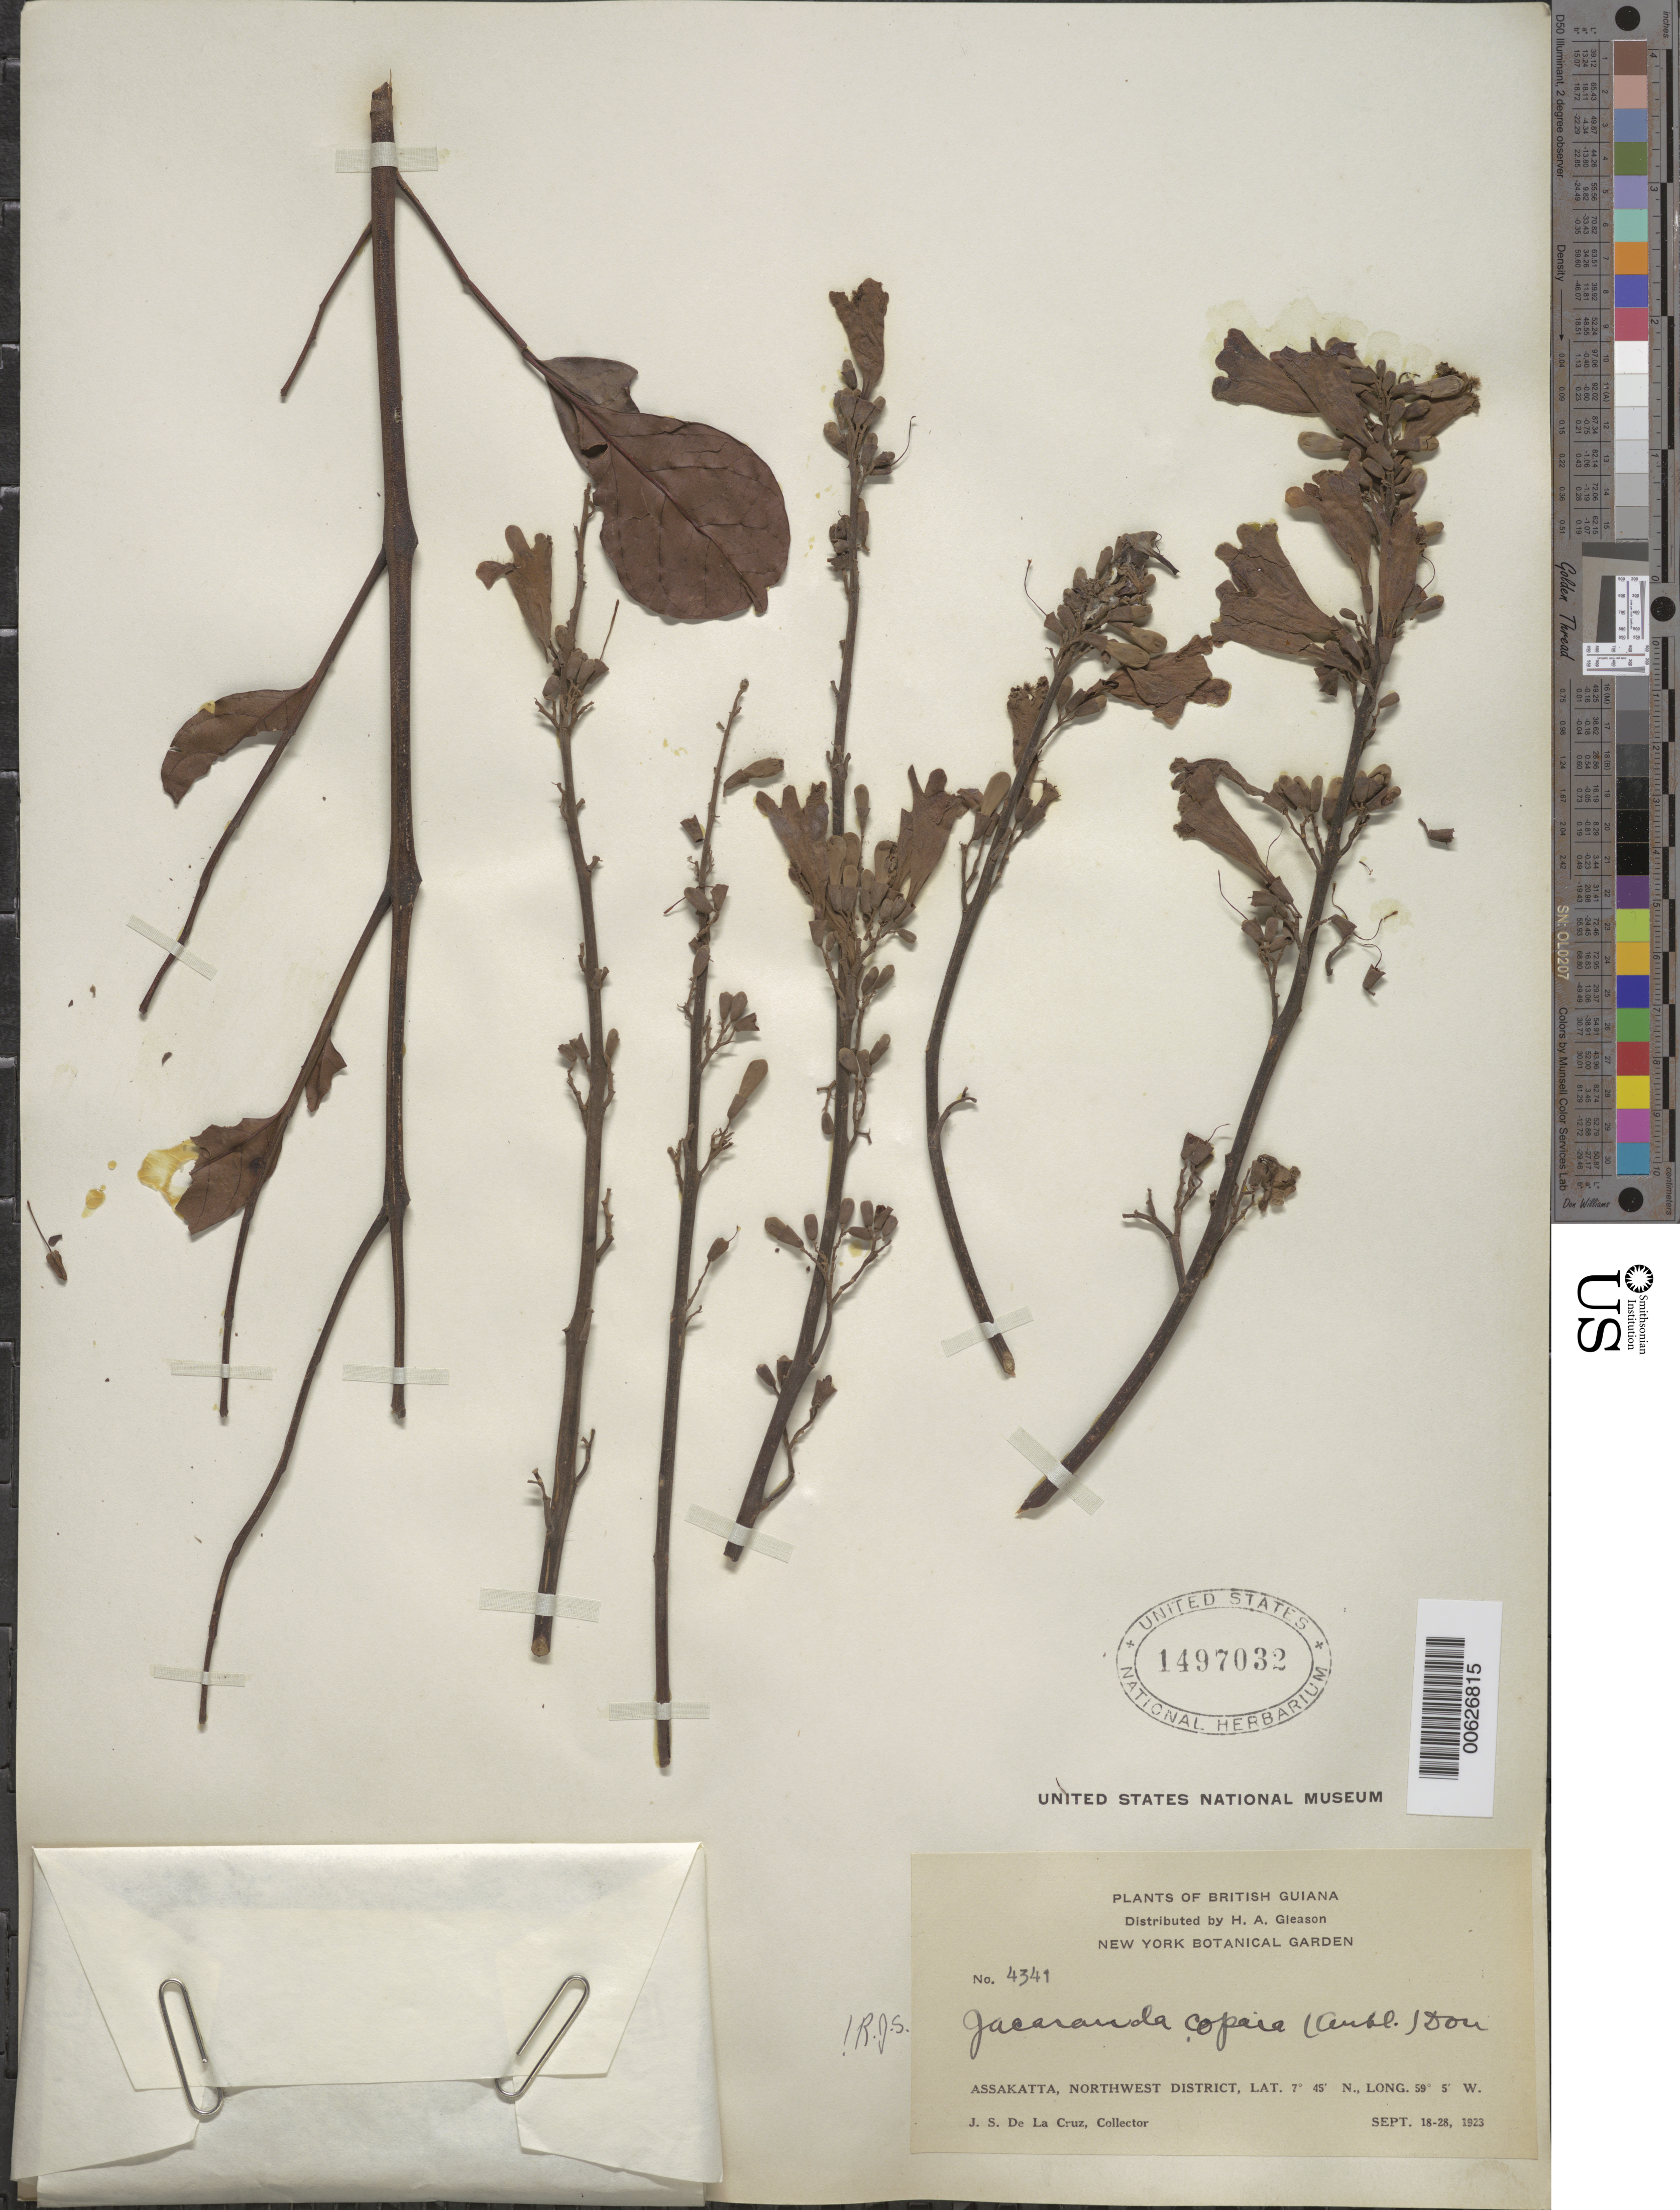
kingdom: Plantae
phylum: Tracheophyta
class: Magnoliopsida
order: Lamiales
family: Bignoniaceae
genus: Jacaranda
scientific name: Jacaranda copaia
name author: (Aubl.) D. Don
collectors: J. S. de la Cruz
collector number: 4341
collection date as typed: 18-Sep-23 to 28-Sep-23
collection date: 1923-09-18/1923-09-28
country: Guyana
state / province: Barima-Waini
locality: Assakatta, NW District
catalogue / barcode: US 1497032